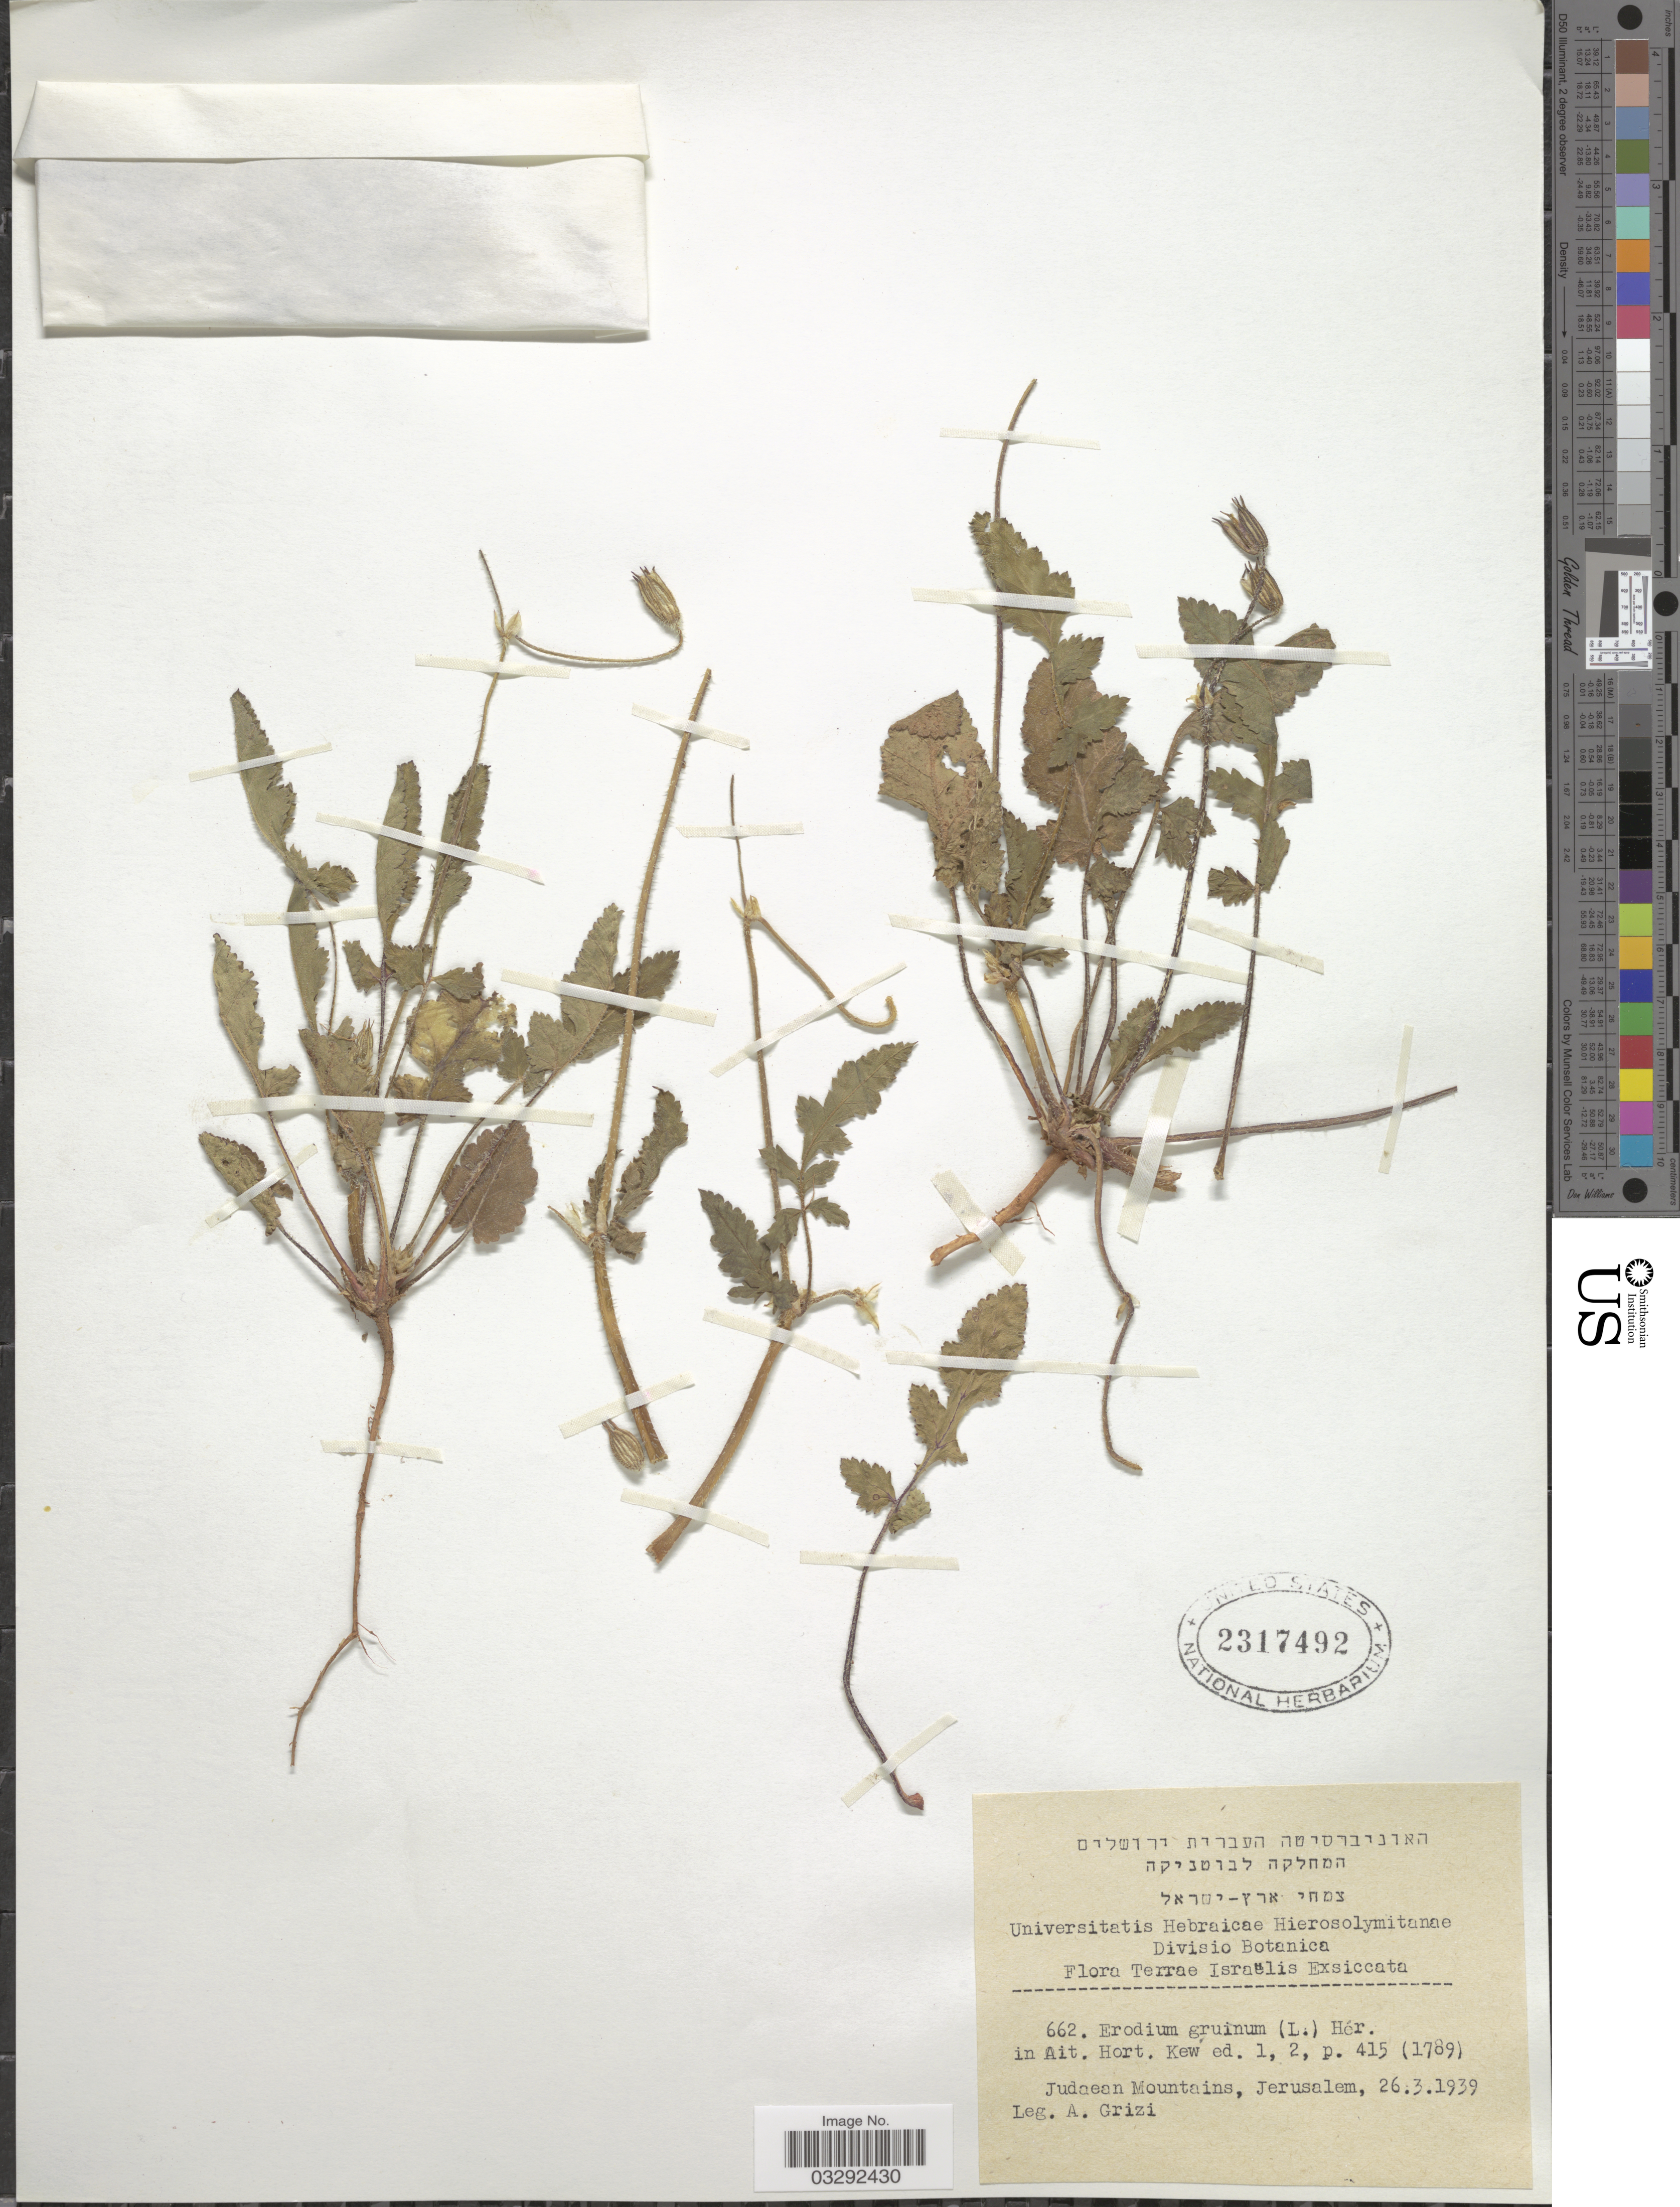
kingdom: Plantae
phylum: Tracheophyta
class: Magnoliopsida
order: Geraniales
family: Geraniaceae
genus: Erodium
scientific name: Erodium gruinum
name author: L'Hér. ex Aiton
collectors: A. Grizi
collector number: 662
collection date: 1939-03-26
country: Israel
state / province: Jerusalem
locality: Judaean Mountains.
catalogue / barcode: US 2317492